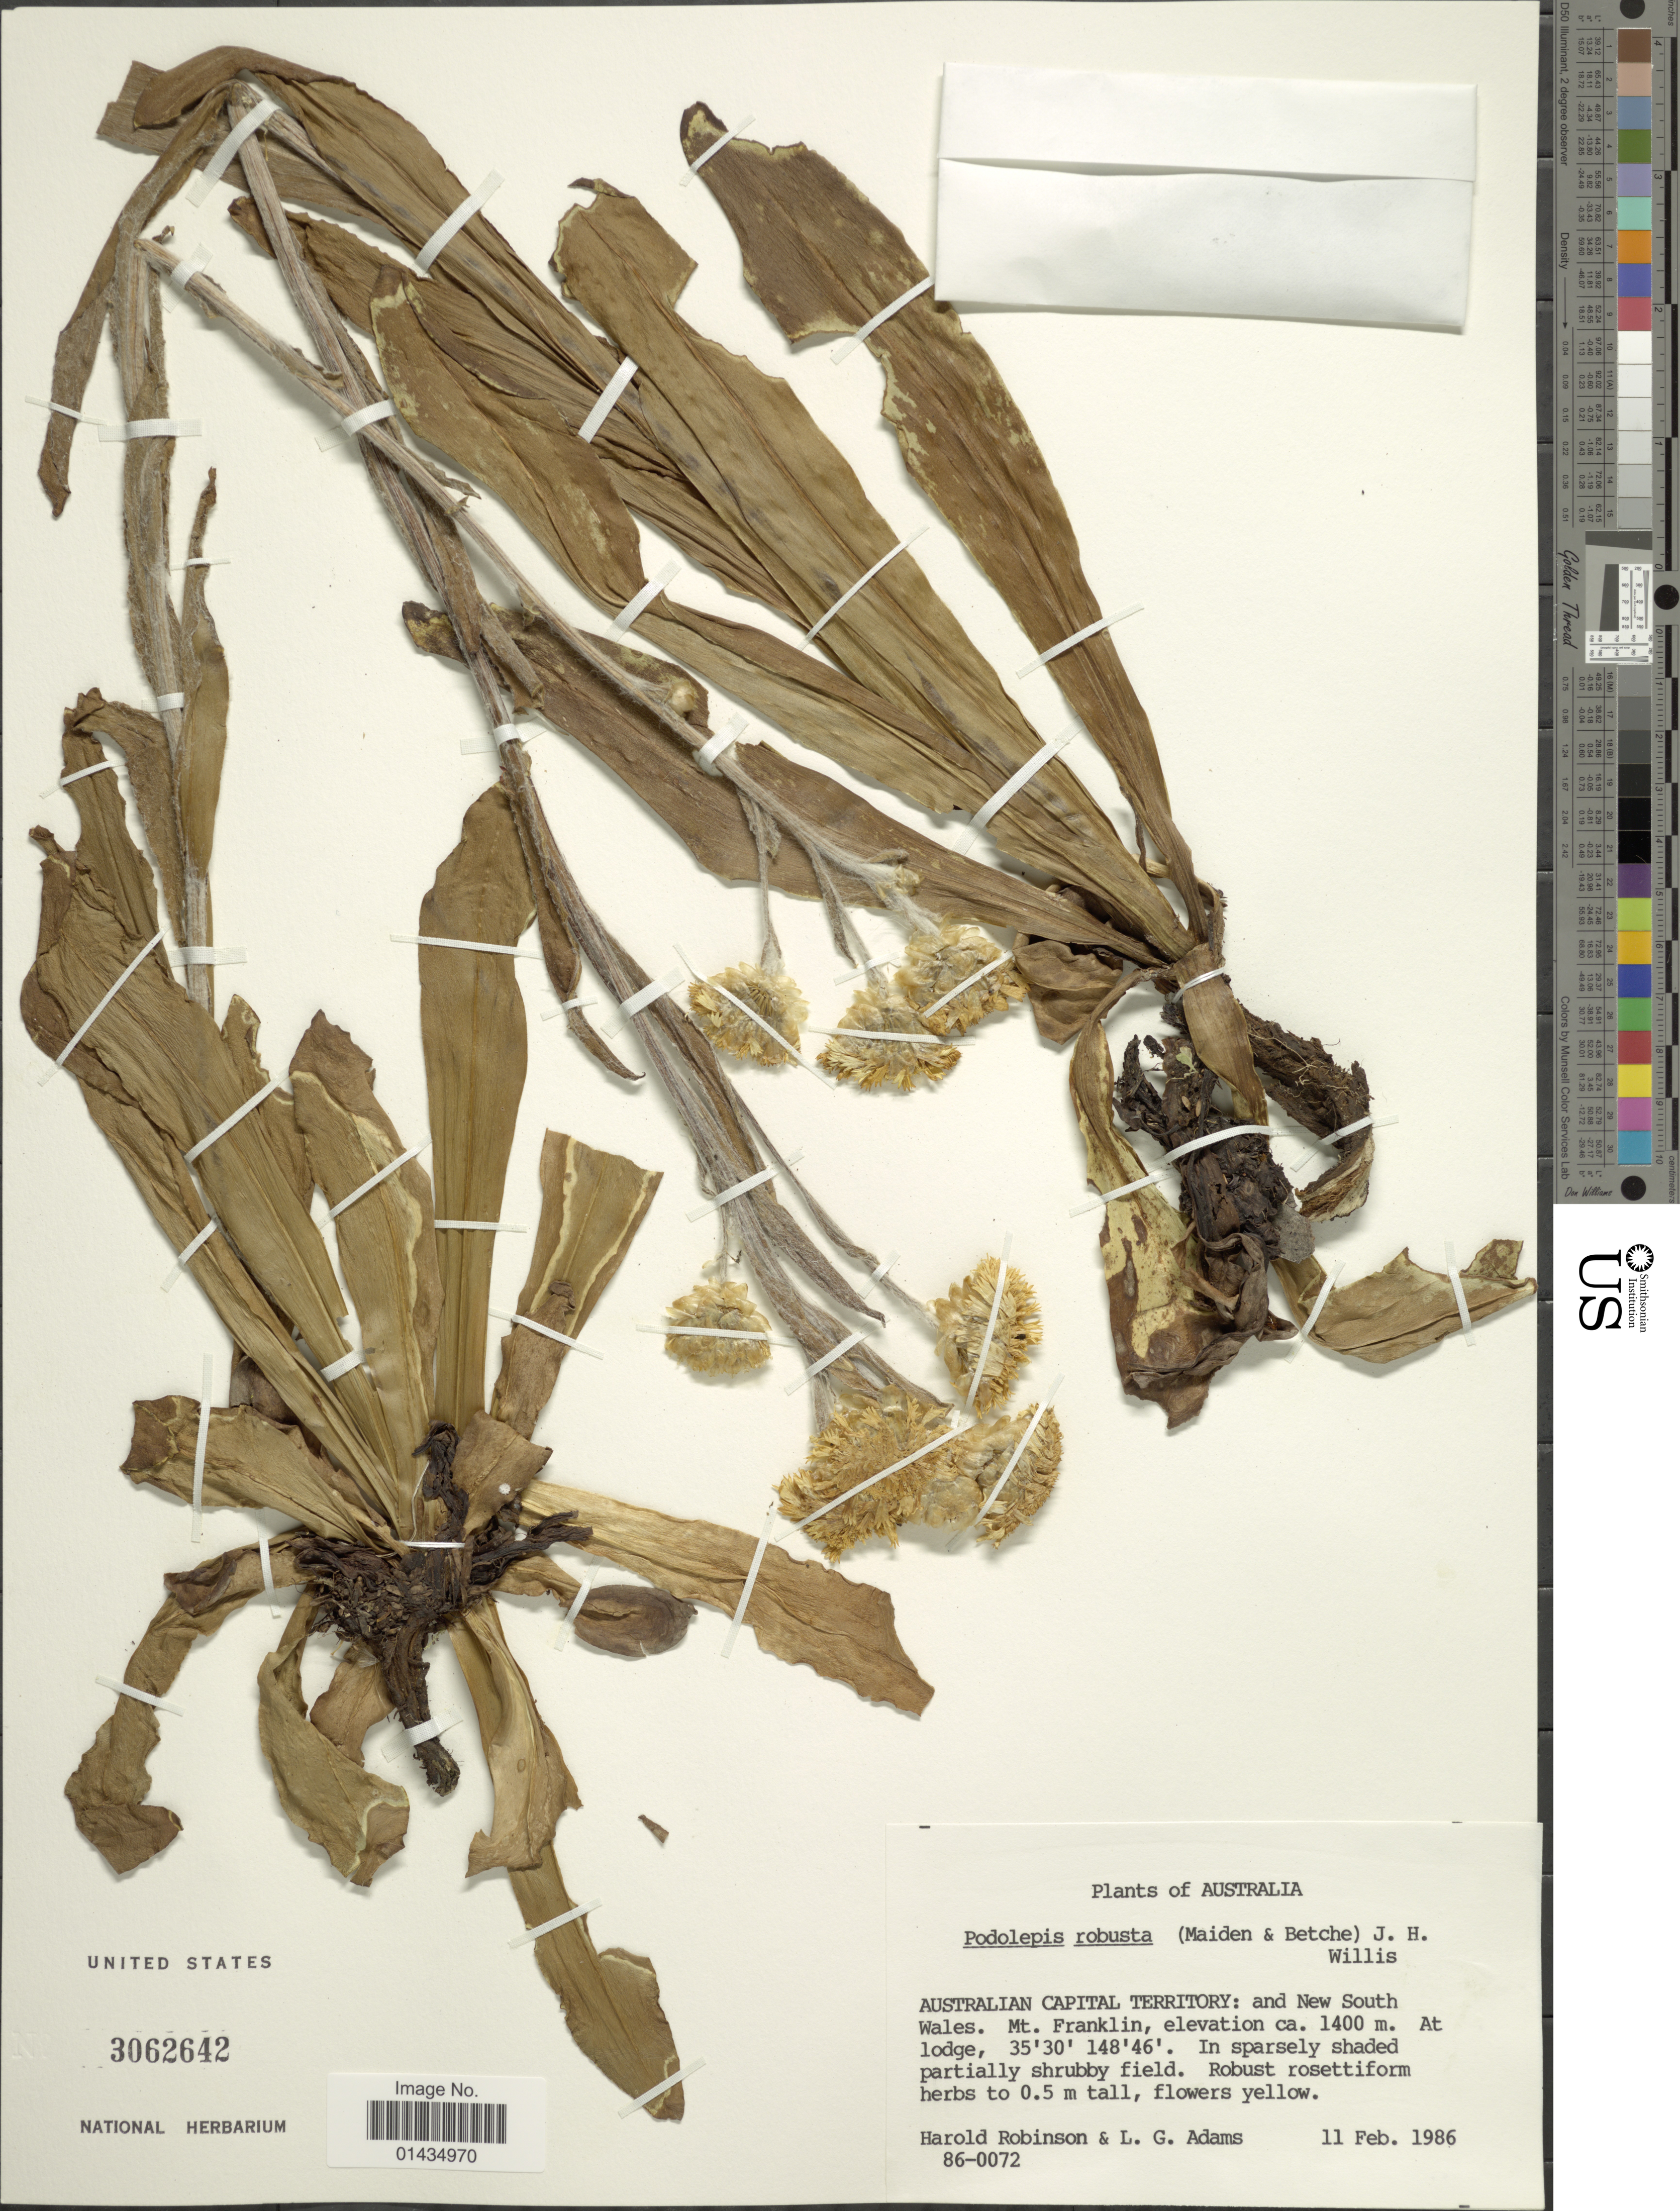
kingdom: Plantae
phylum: Tracheophyta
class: Magnoliopsida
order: Asterales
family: Asteraceae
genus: Podolepis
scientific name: Podolepis robusta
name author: (Maiden & Betche) J.H. Willis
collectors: H. Robinson & L. G. Adams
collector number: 86-0072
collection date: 1986-02-11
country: Australia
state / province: New South Wales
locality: Australian Capital Territory, Mt. Franklin, at lodge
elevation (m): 1400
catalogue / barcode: US 3062642